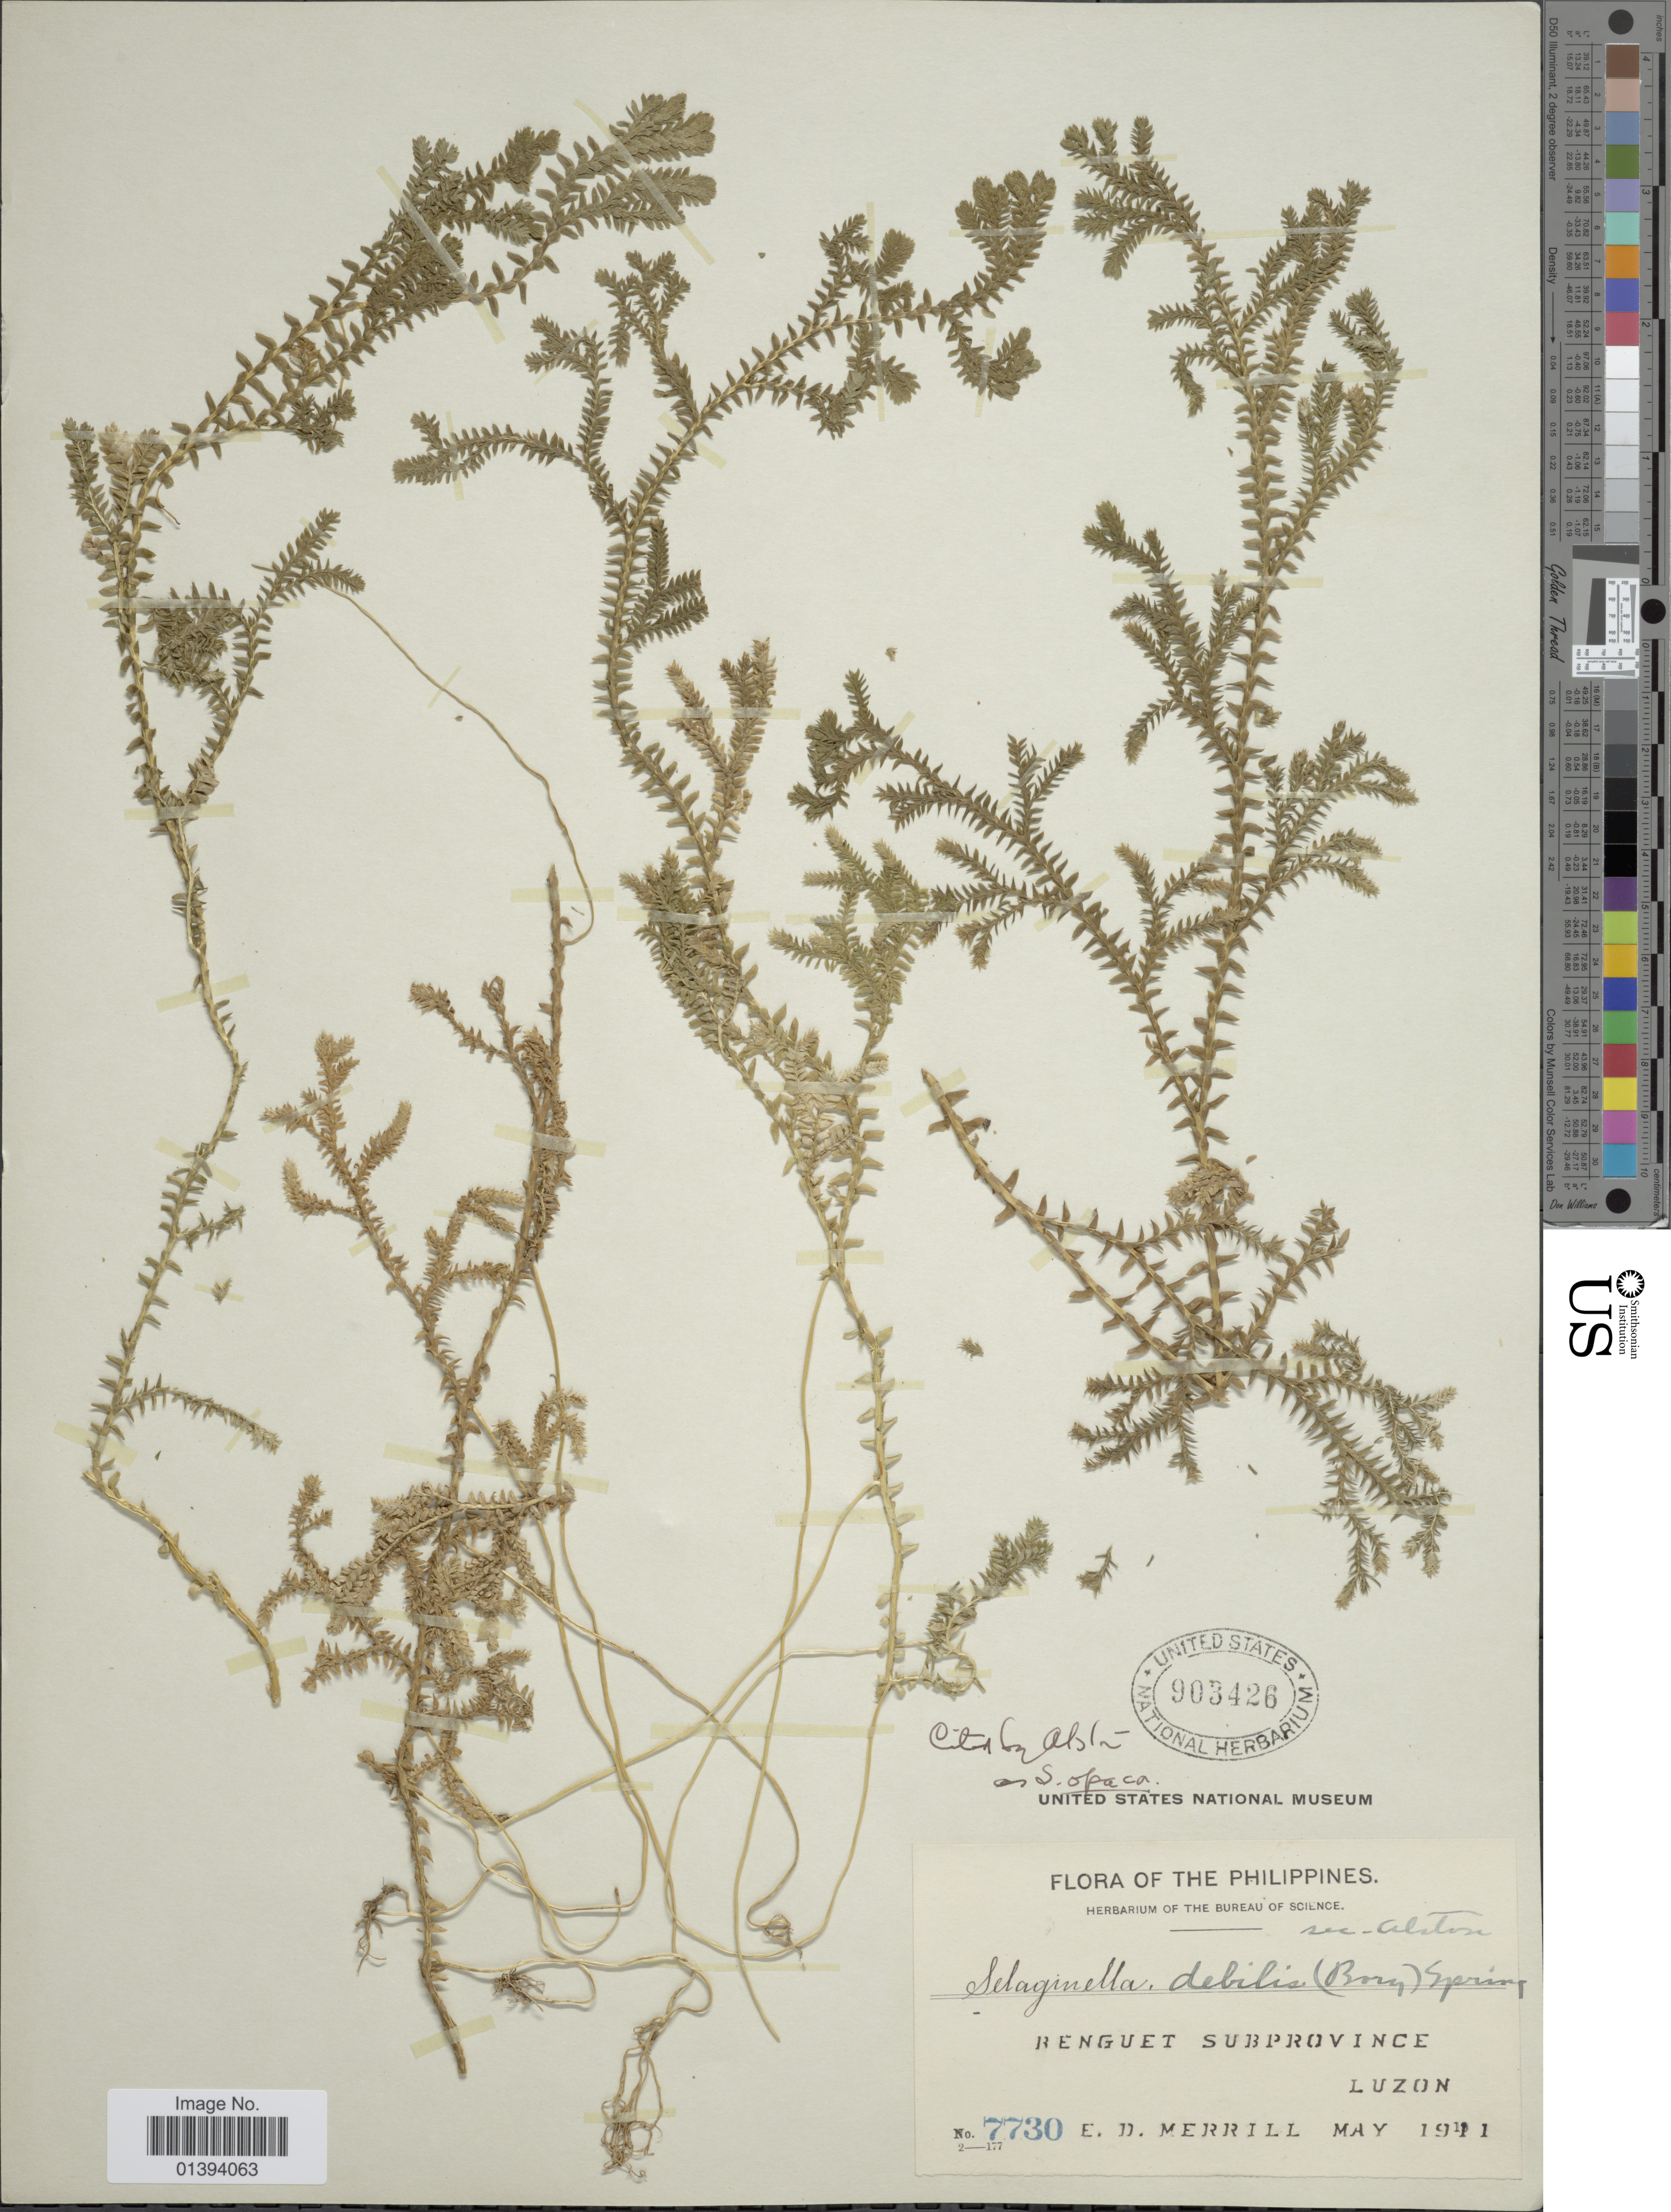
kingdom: Plantae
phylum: Tracheophyta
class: Lycopodiopsida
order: Selaginellales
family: Selaginellaceae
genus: Selaginella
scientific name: Selaginella opaca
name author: Warb.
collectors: E. D. Merrill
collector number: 7730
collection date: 1911-05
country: Philippines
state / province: Central Luzon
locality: Benguet Subprovince, Luzon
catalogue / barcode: US 903426